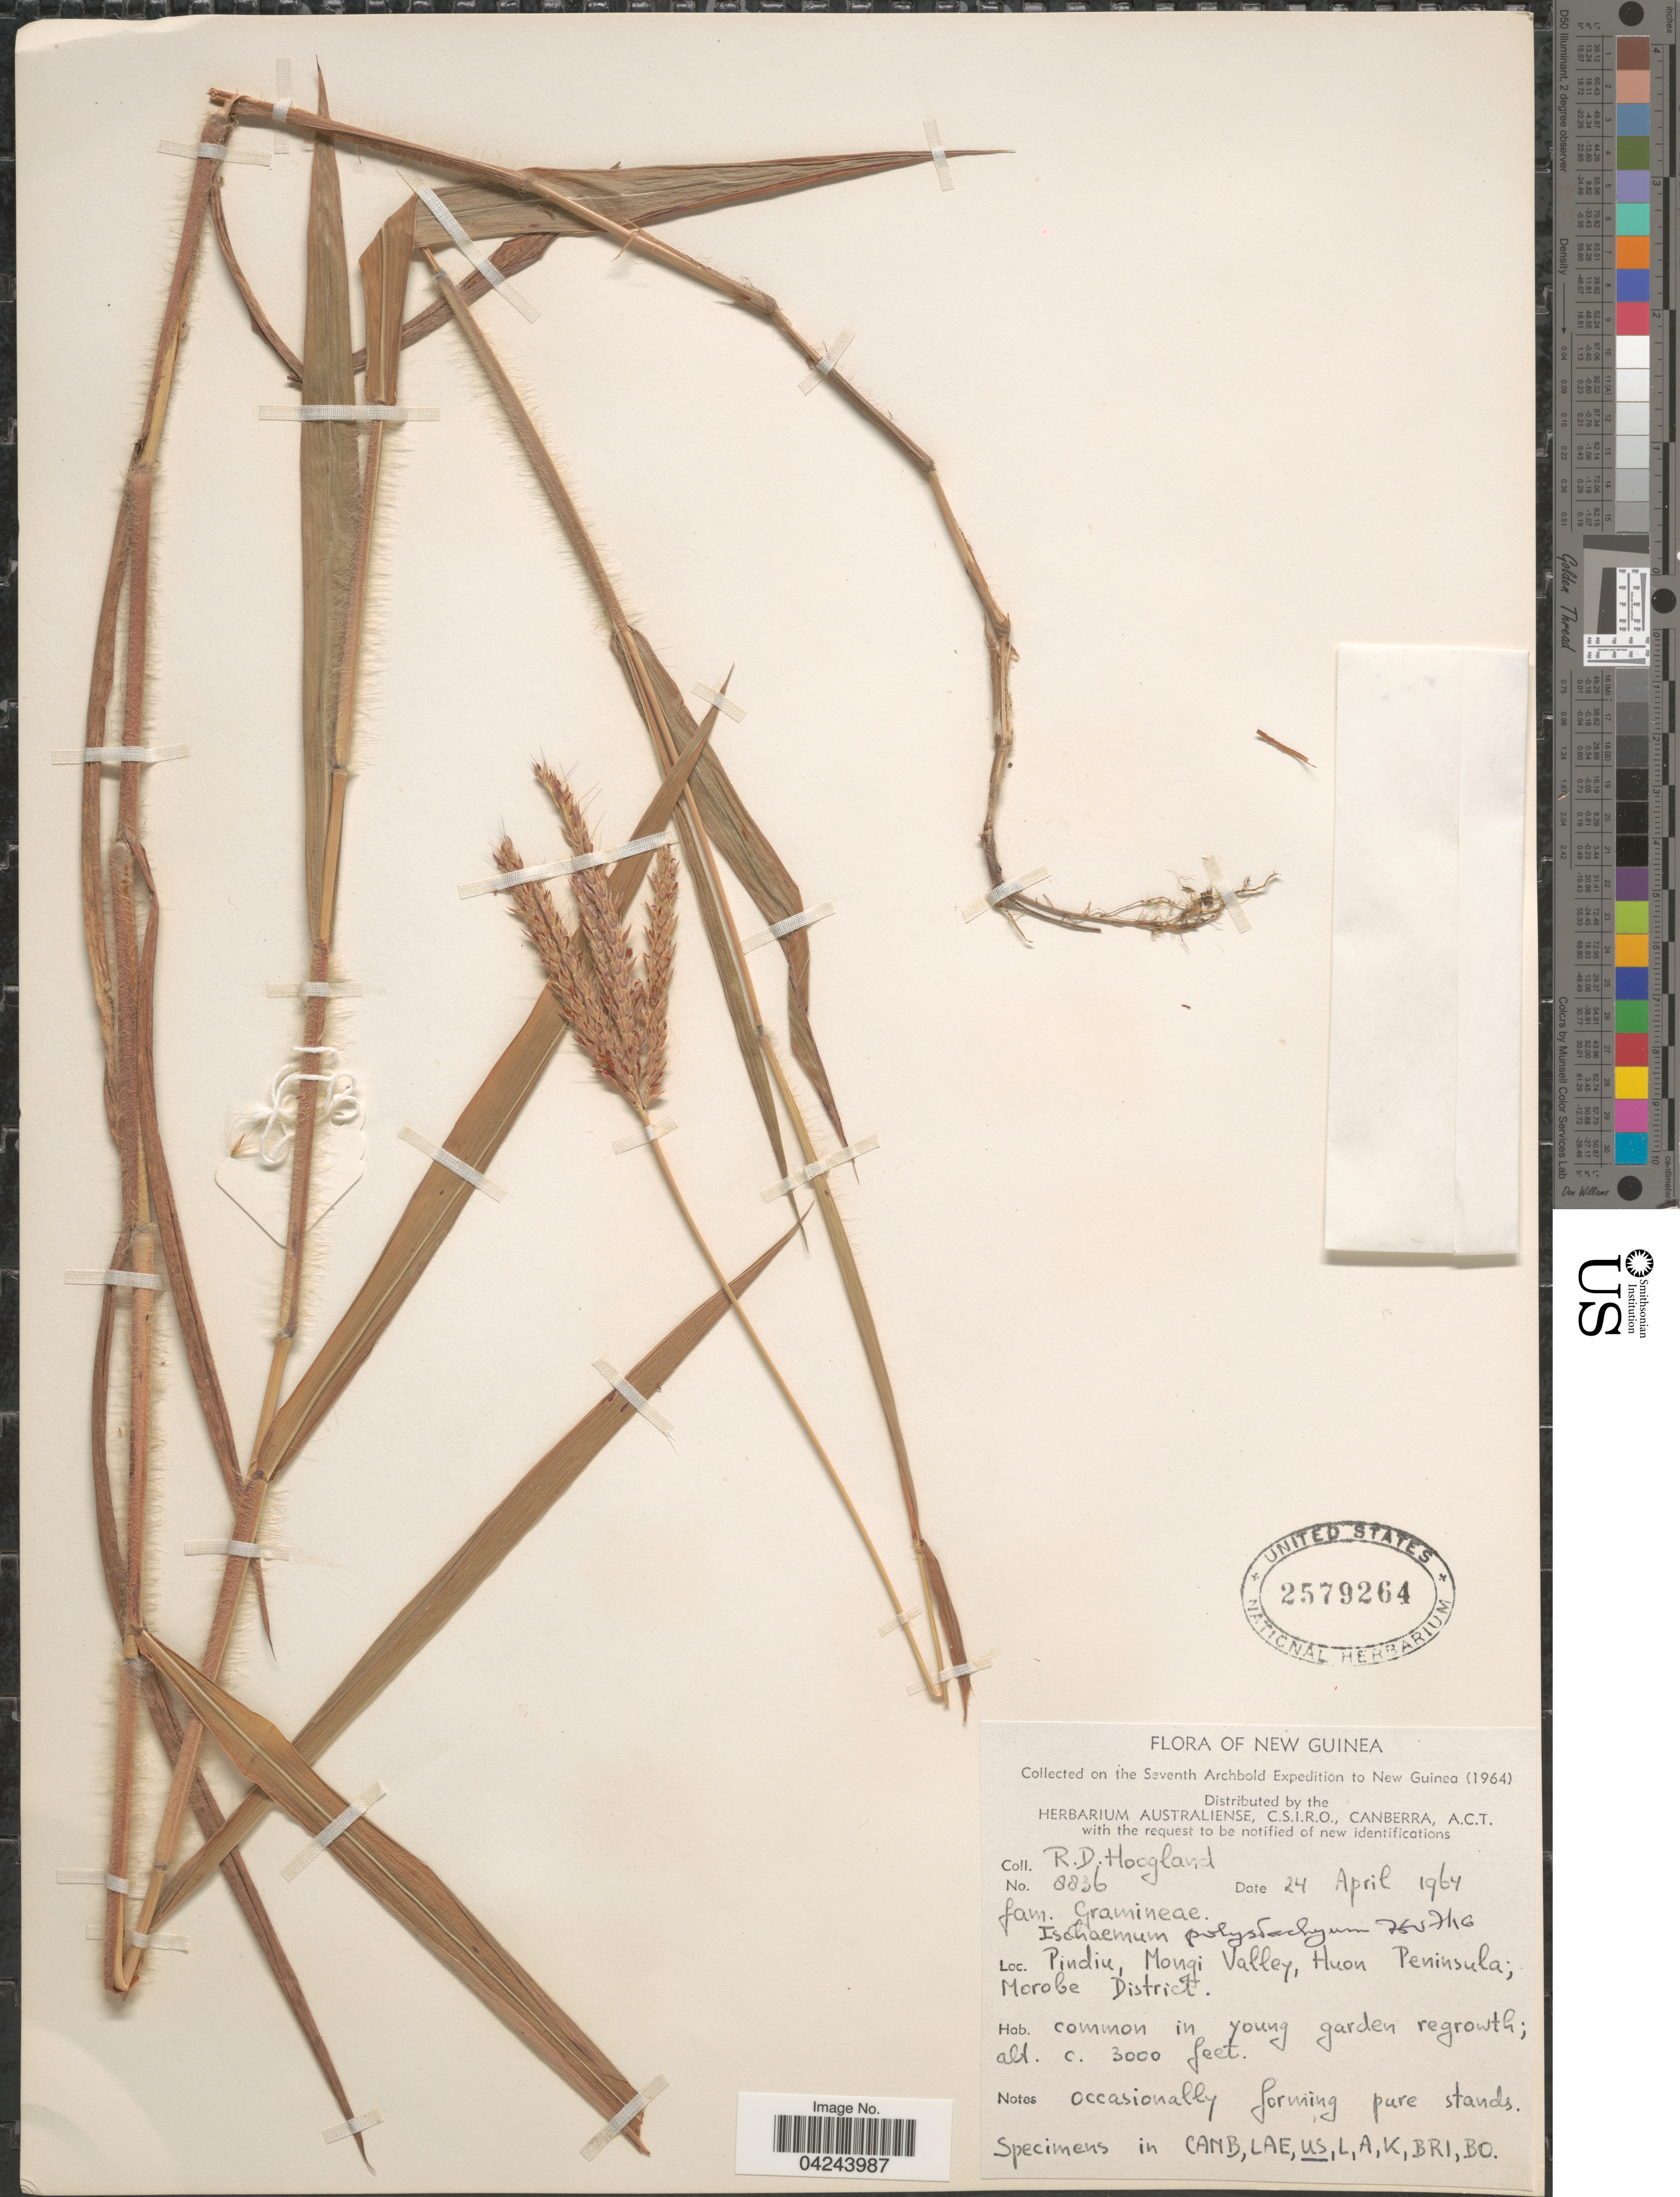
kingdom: Plantae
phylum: Tracheophyta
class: Liliopsida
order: Poales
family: Poaceae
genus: Ischaemum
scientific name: Ischaemum sp.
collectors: R. D. Hoogland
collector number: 8836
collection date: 1964-04-24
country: Papua New Guinea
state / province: Morobe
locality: New Guinea. The Seventh Archbold Expedition to New Guinea (1964). Pindiu, Mongi Valley, Huon Peninsula; Morobe District.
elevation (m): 914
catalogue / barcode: US 2579264